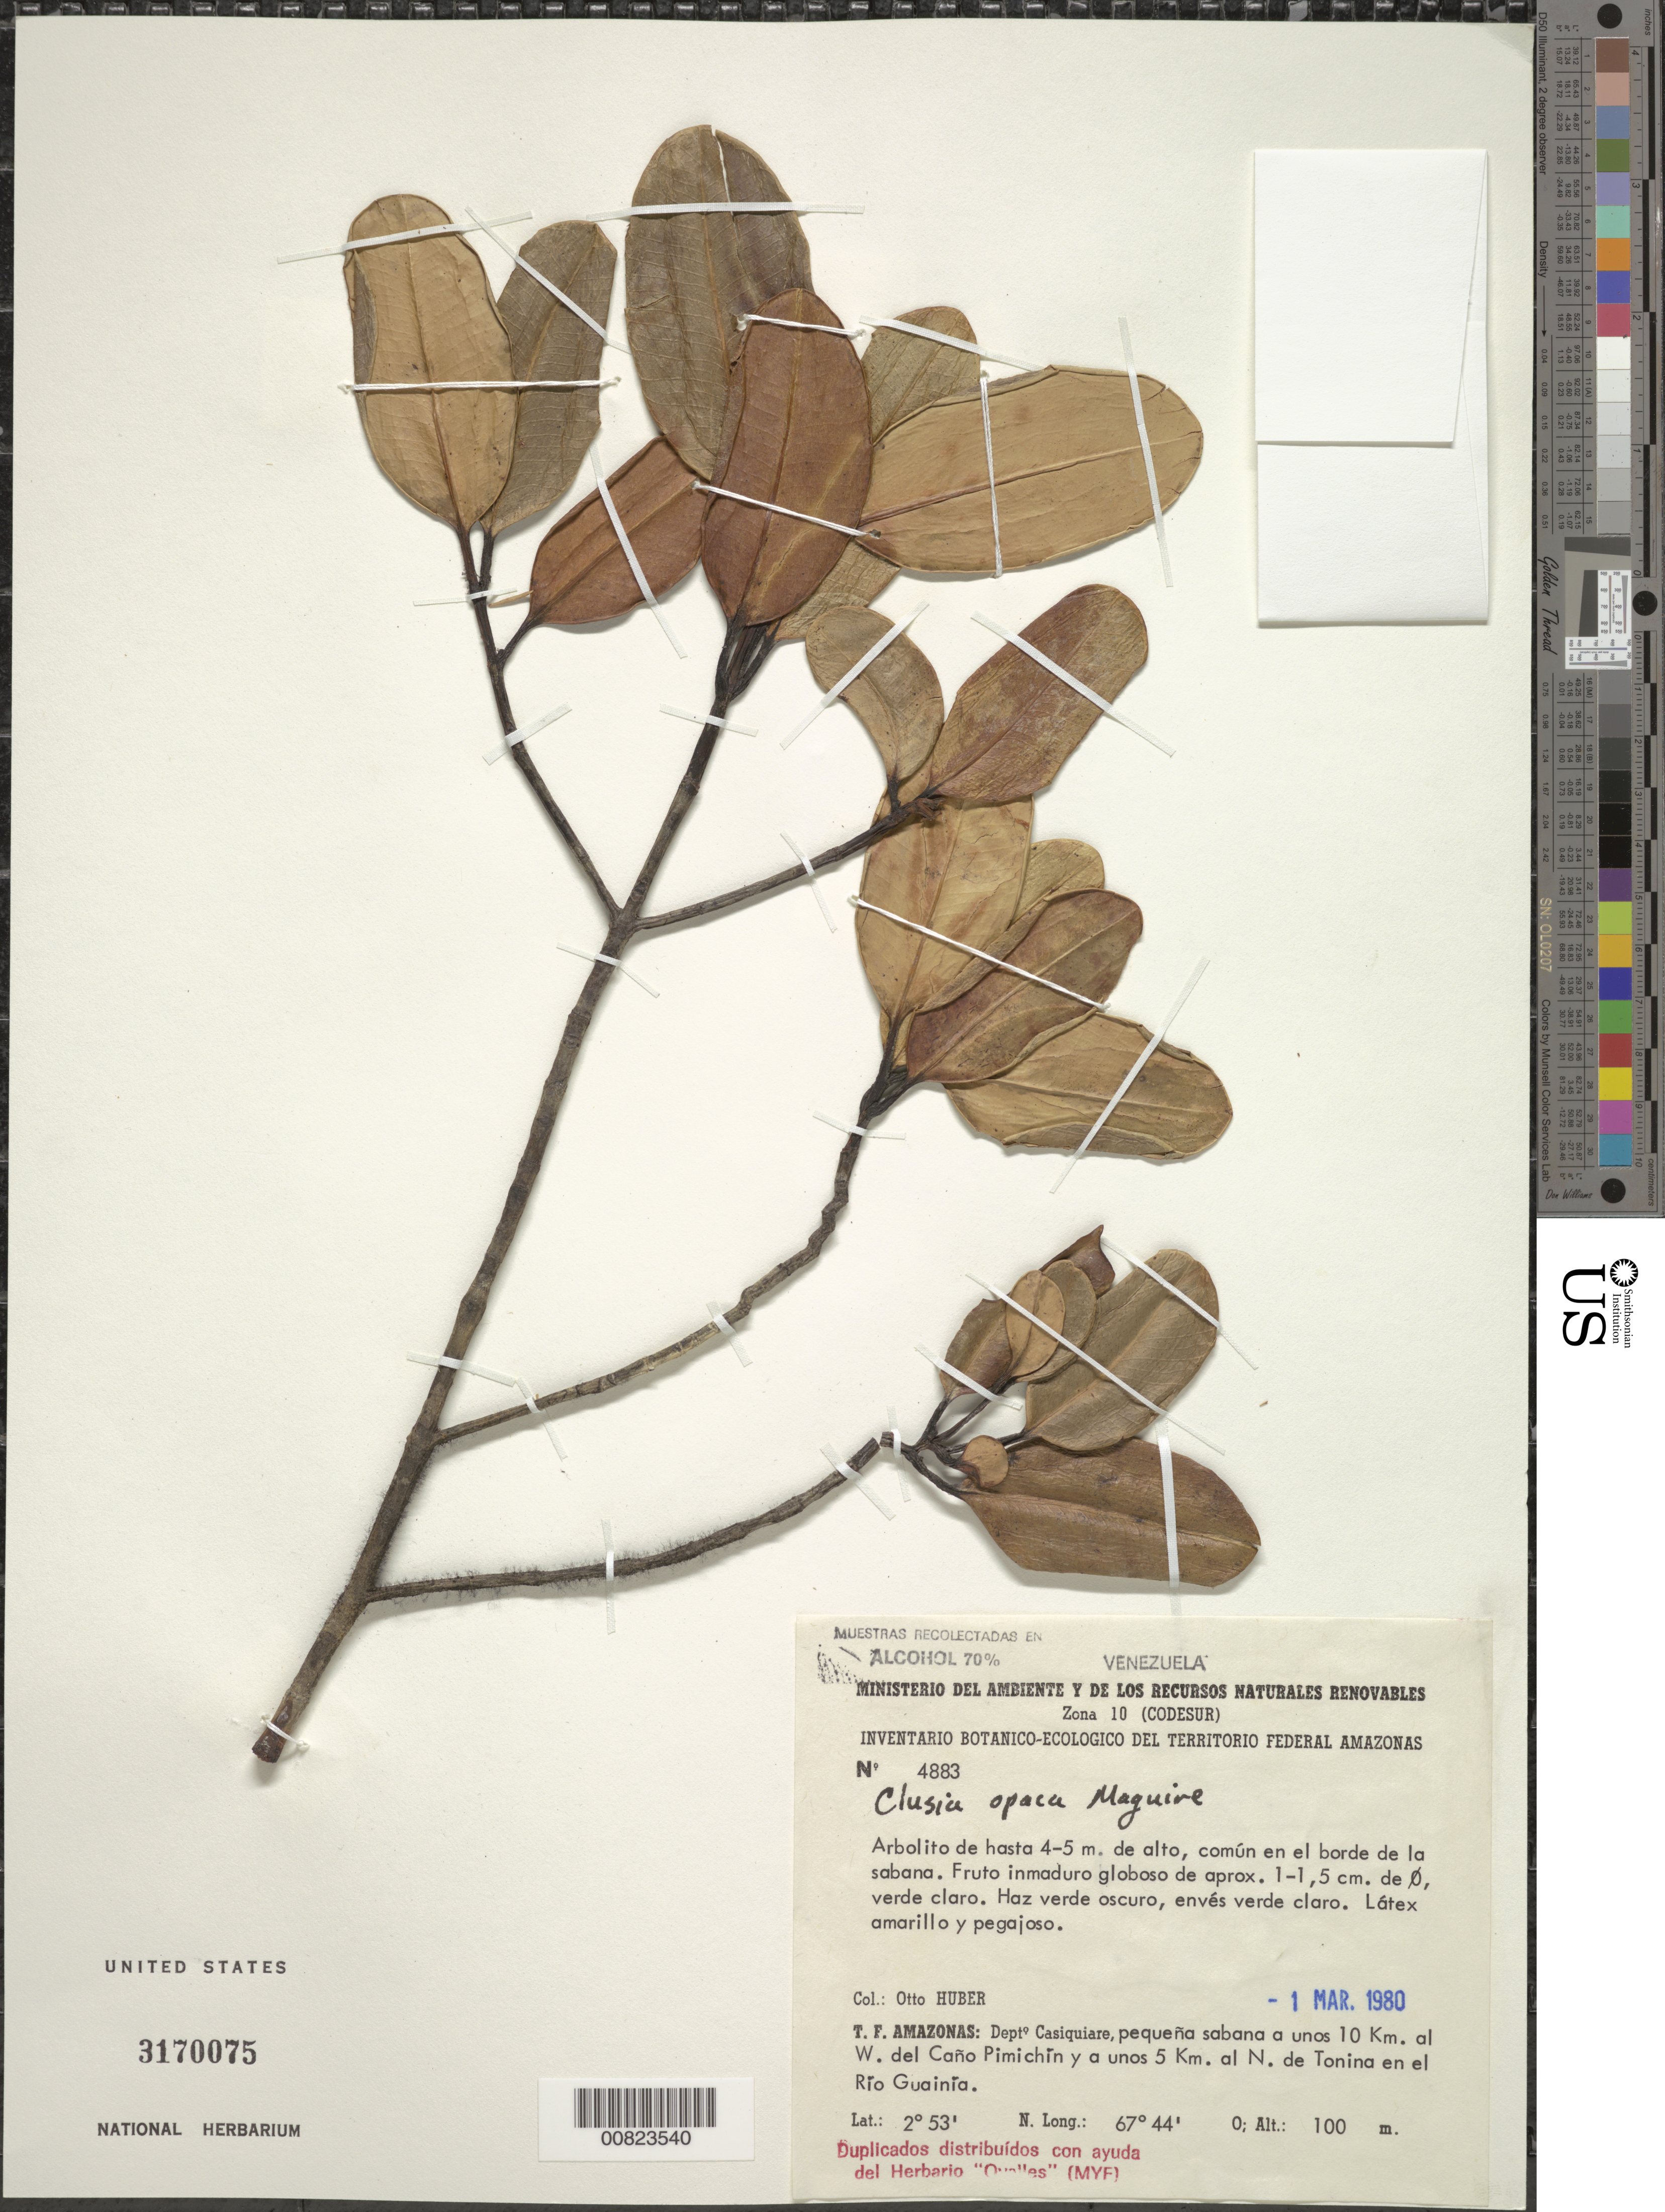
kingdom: Plantae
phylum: Tracheophyta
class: Magnoliopsida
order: Malpighiales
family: Clusiaceae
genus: Clusia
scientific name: Clusia opaca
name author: Maguire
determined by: Pipoly, J. J., III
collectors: O. Huber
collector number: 4883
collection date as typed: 1-Mar-80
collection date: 1980-03-01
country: Venezuela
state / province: Amazonas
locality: Río Guainia, W del Caño Pimichin y a unos 5 km al N de Tanina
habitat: Pequena sabana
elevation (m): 100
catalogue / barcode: US 3170075